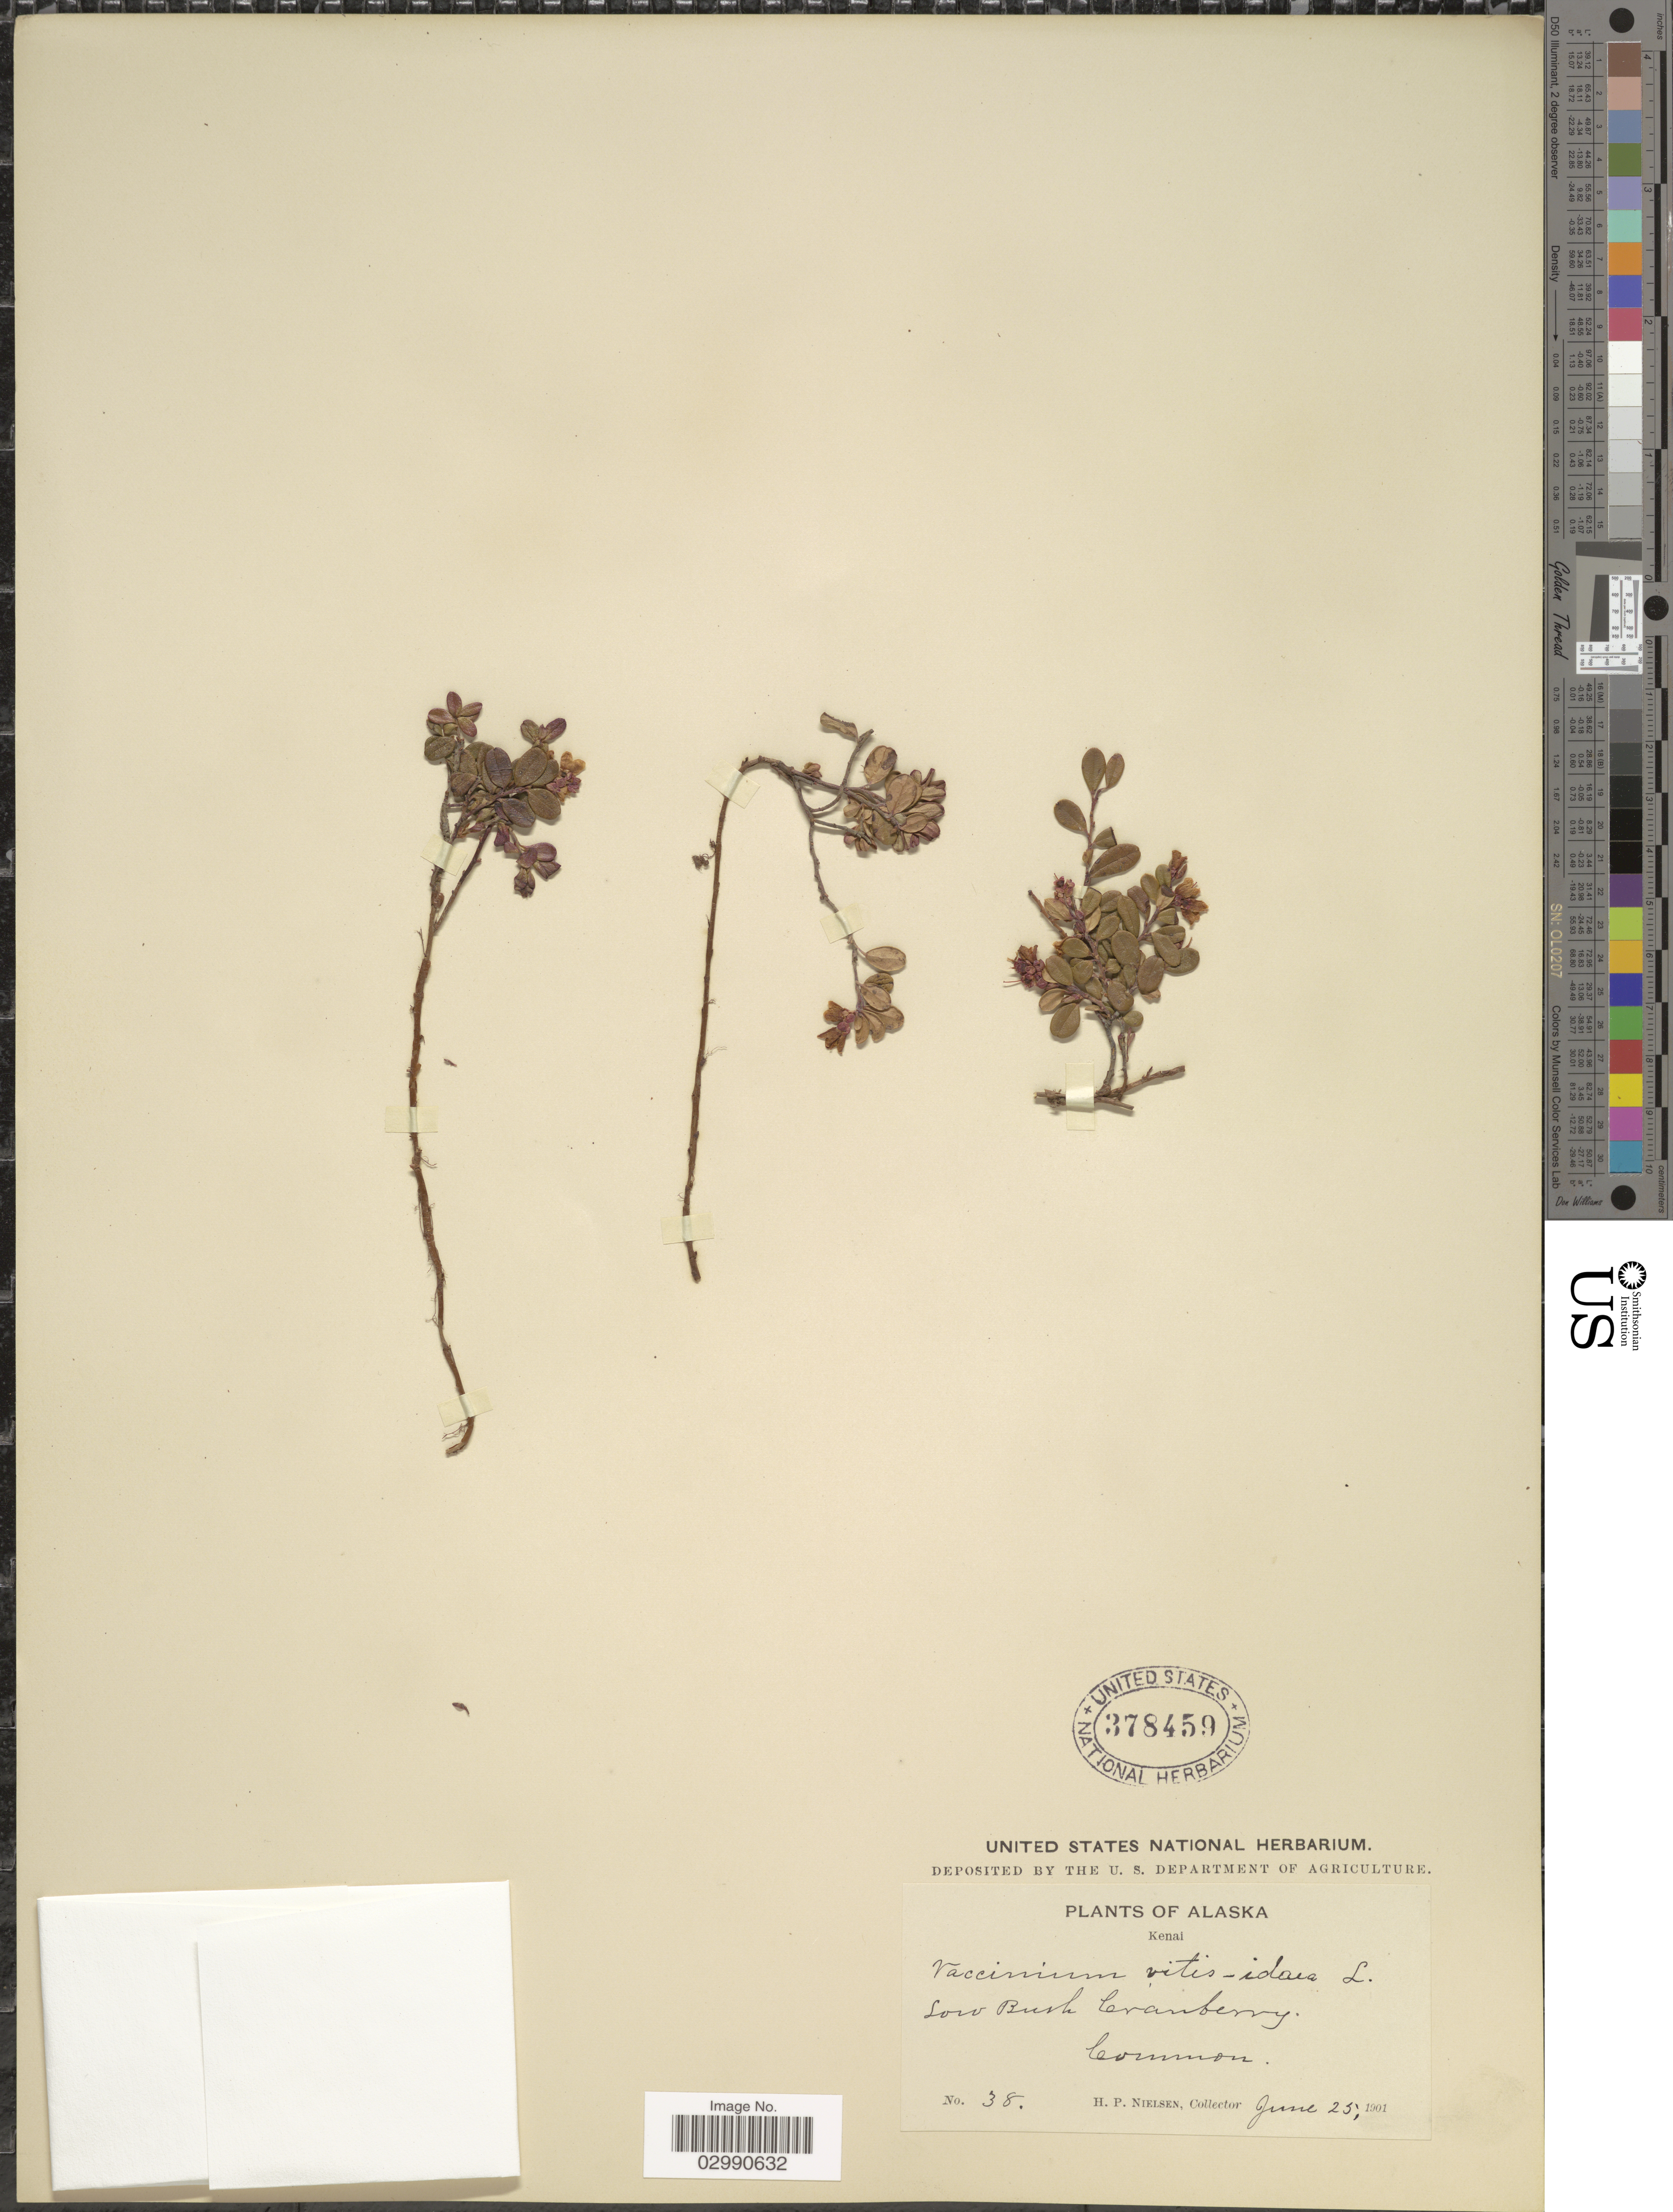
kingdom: Plantae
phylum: Tracheophyta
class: Magnoliopsida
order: Ericales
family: Ericaceae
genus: Vaccinium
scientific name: Vaccinium vitis-idaea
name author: L.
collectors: H. P. Nielsen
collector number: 38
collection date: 1901-06-25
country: United States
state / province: Alaska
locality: Kenai, Low Bush Cranberry.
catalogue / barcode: US 378459